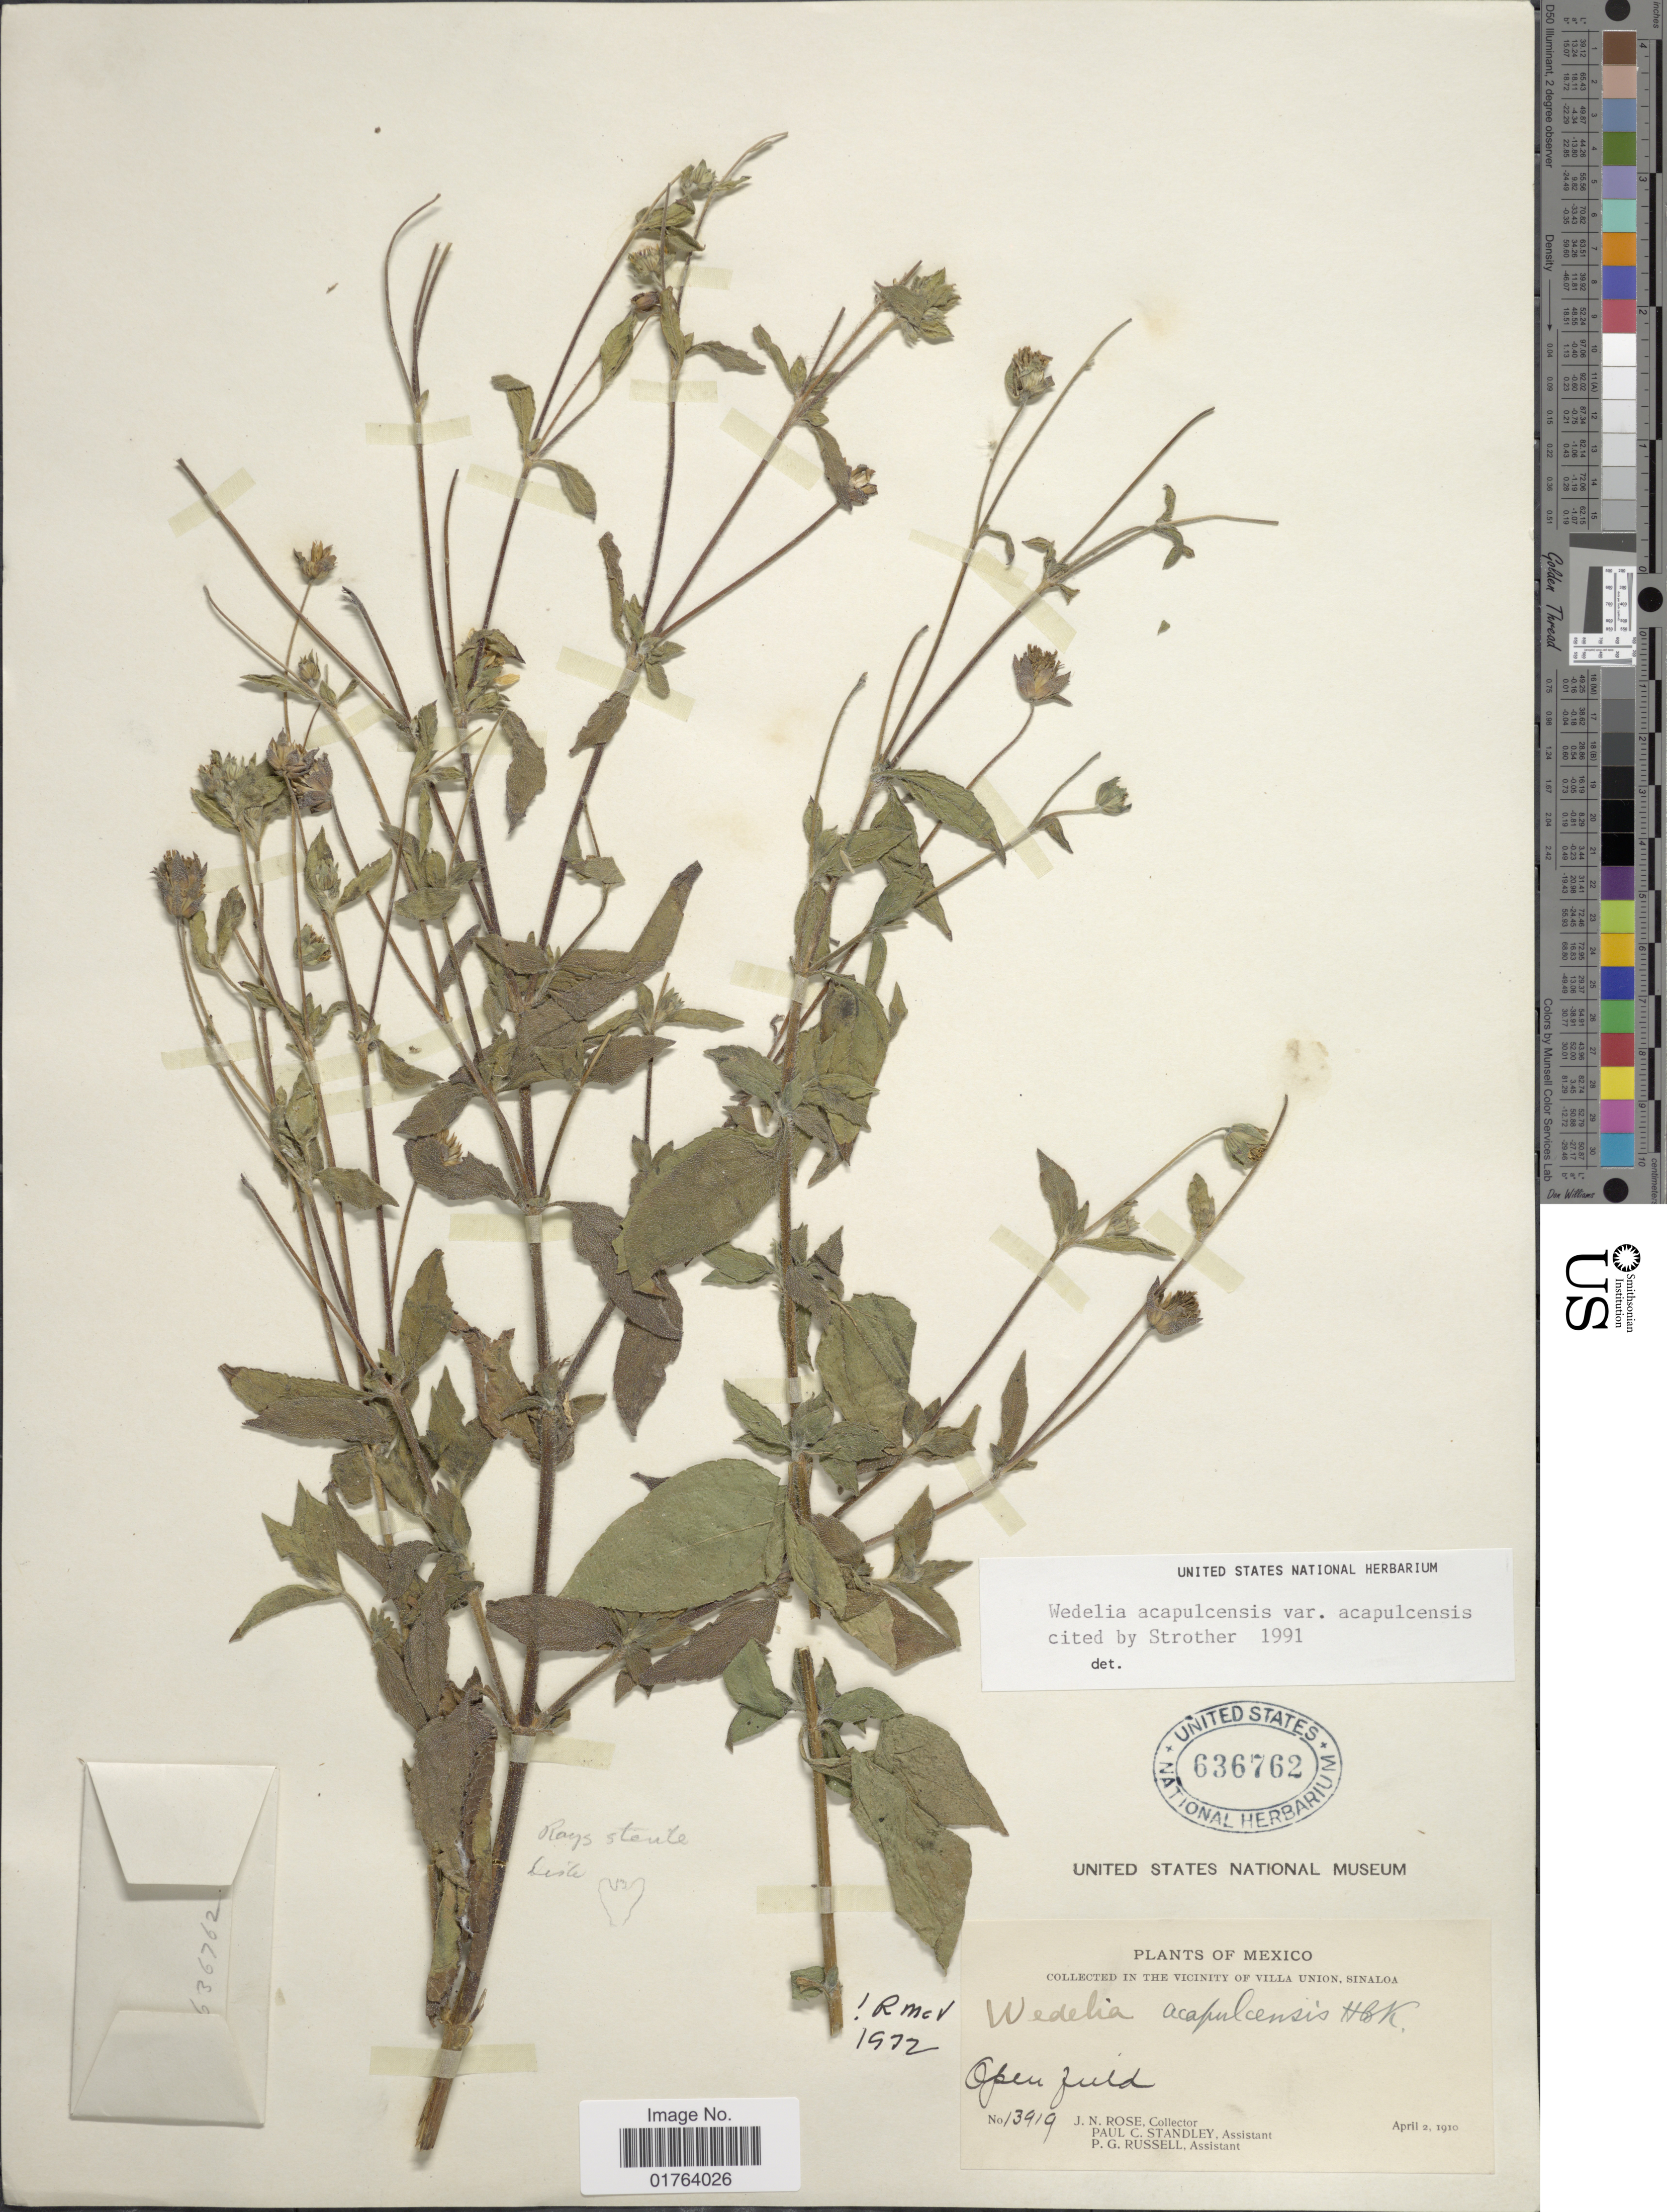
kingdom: Plantae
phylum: Tracheophyta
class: Magnoliopsida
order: Asterales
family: Asteraceae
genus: Wedelia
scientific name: Wedelia acapulcensis var. acapulcensis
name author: Kunth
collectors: J. N. Rose, P. C. Standley & P. G. Russell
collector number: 13919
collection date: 1910-04-02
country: Mexico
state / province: Sinaloa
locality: Vicinity of Villa Union.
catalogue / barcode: US 636762